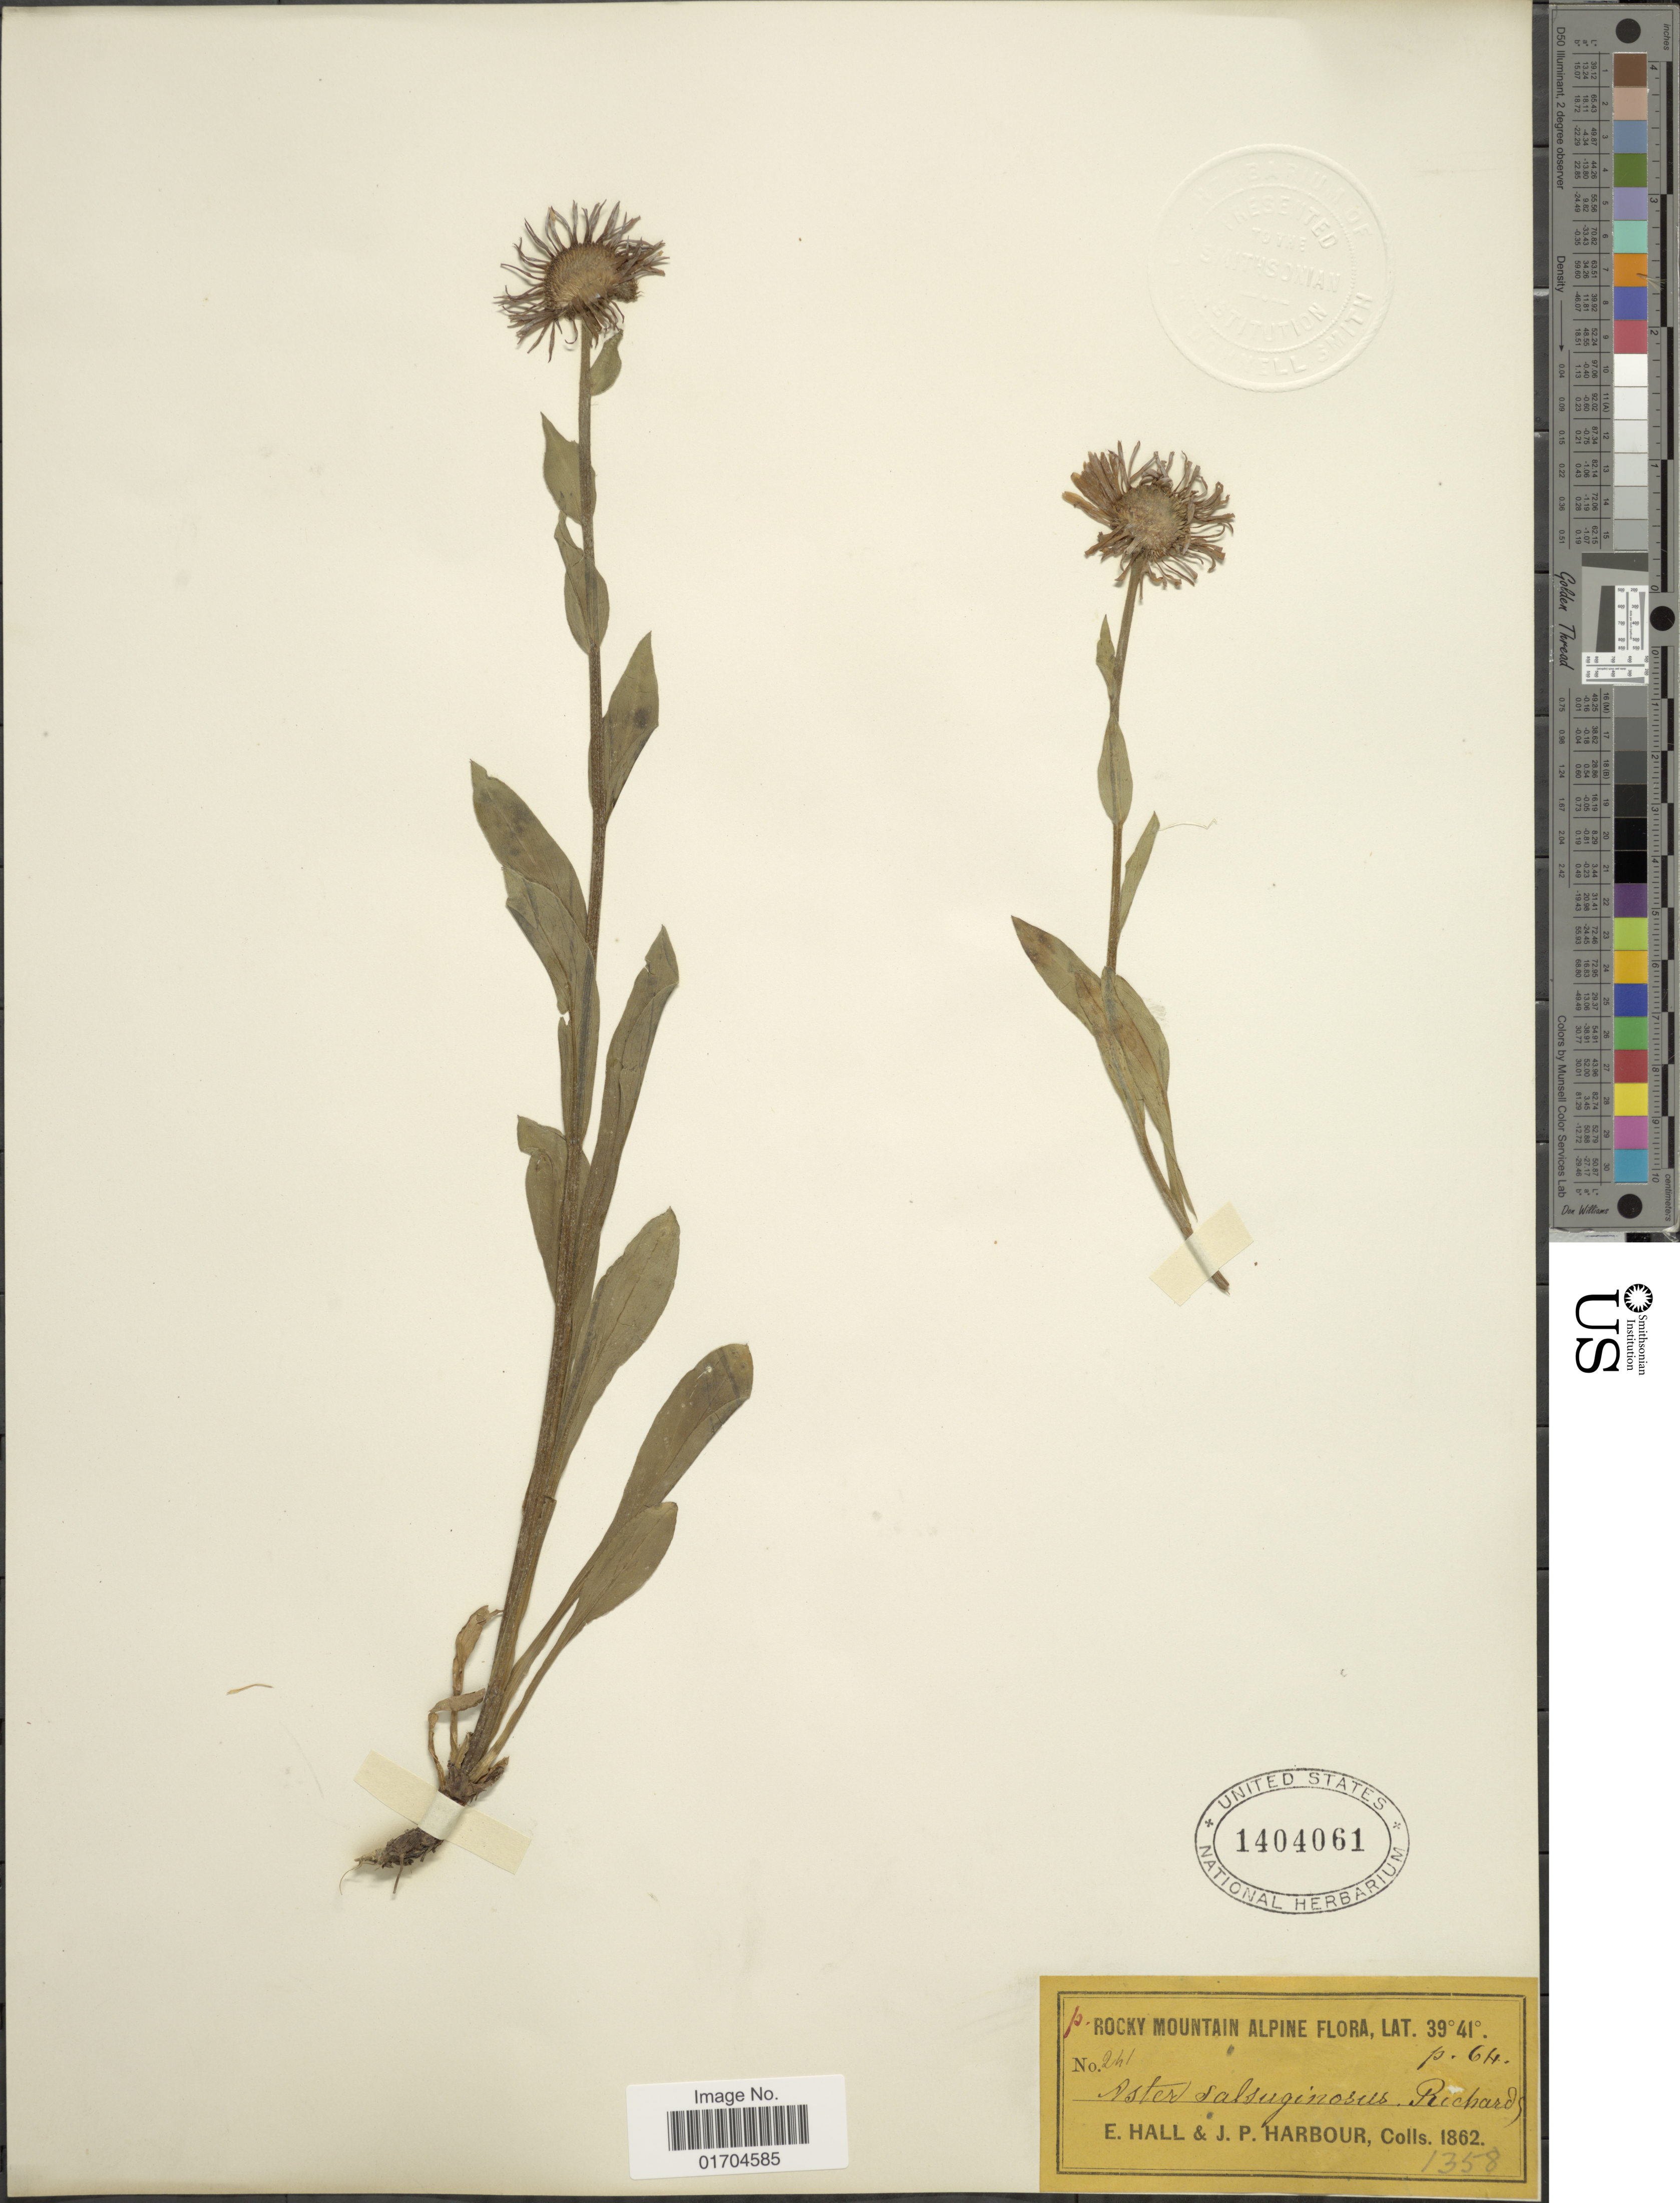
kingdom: Plantae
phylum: Tracheophyta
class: Magnoliopsida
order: Asterales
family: Asteraceae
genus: Symphyotrichum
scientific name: Symphyotrichum sp.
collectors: E. Hall & J. Harbour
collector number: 241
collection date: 1862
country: United States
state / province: Colorado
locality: Rocky Mtns. Alpine.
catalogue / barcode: US 1404061